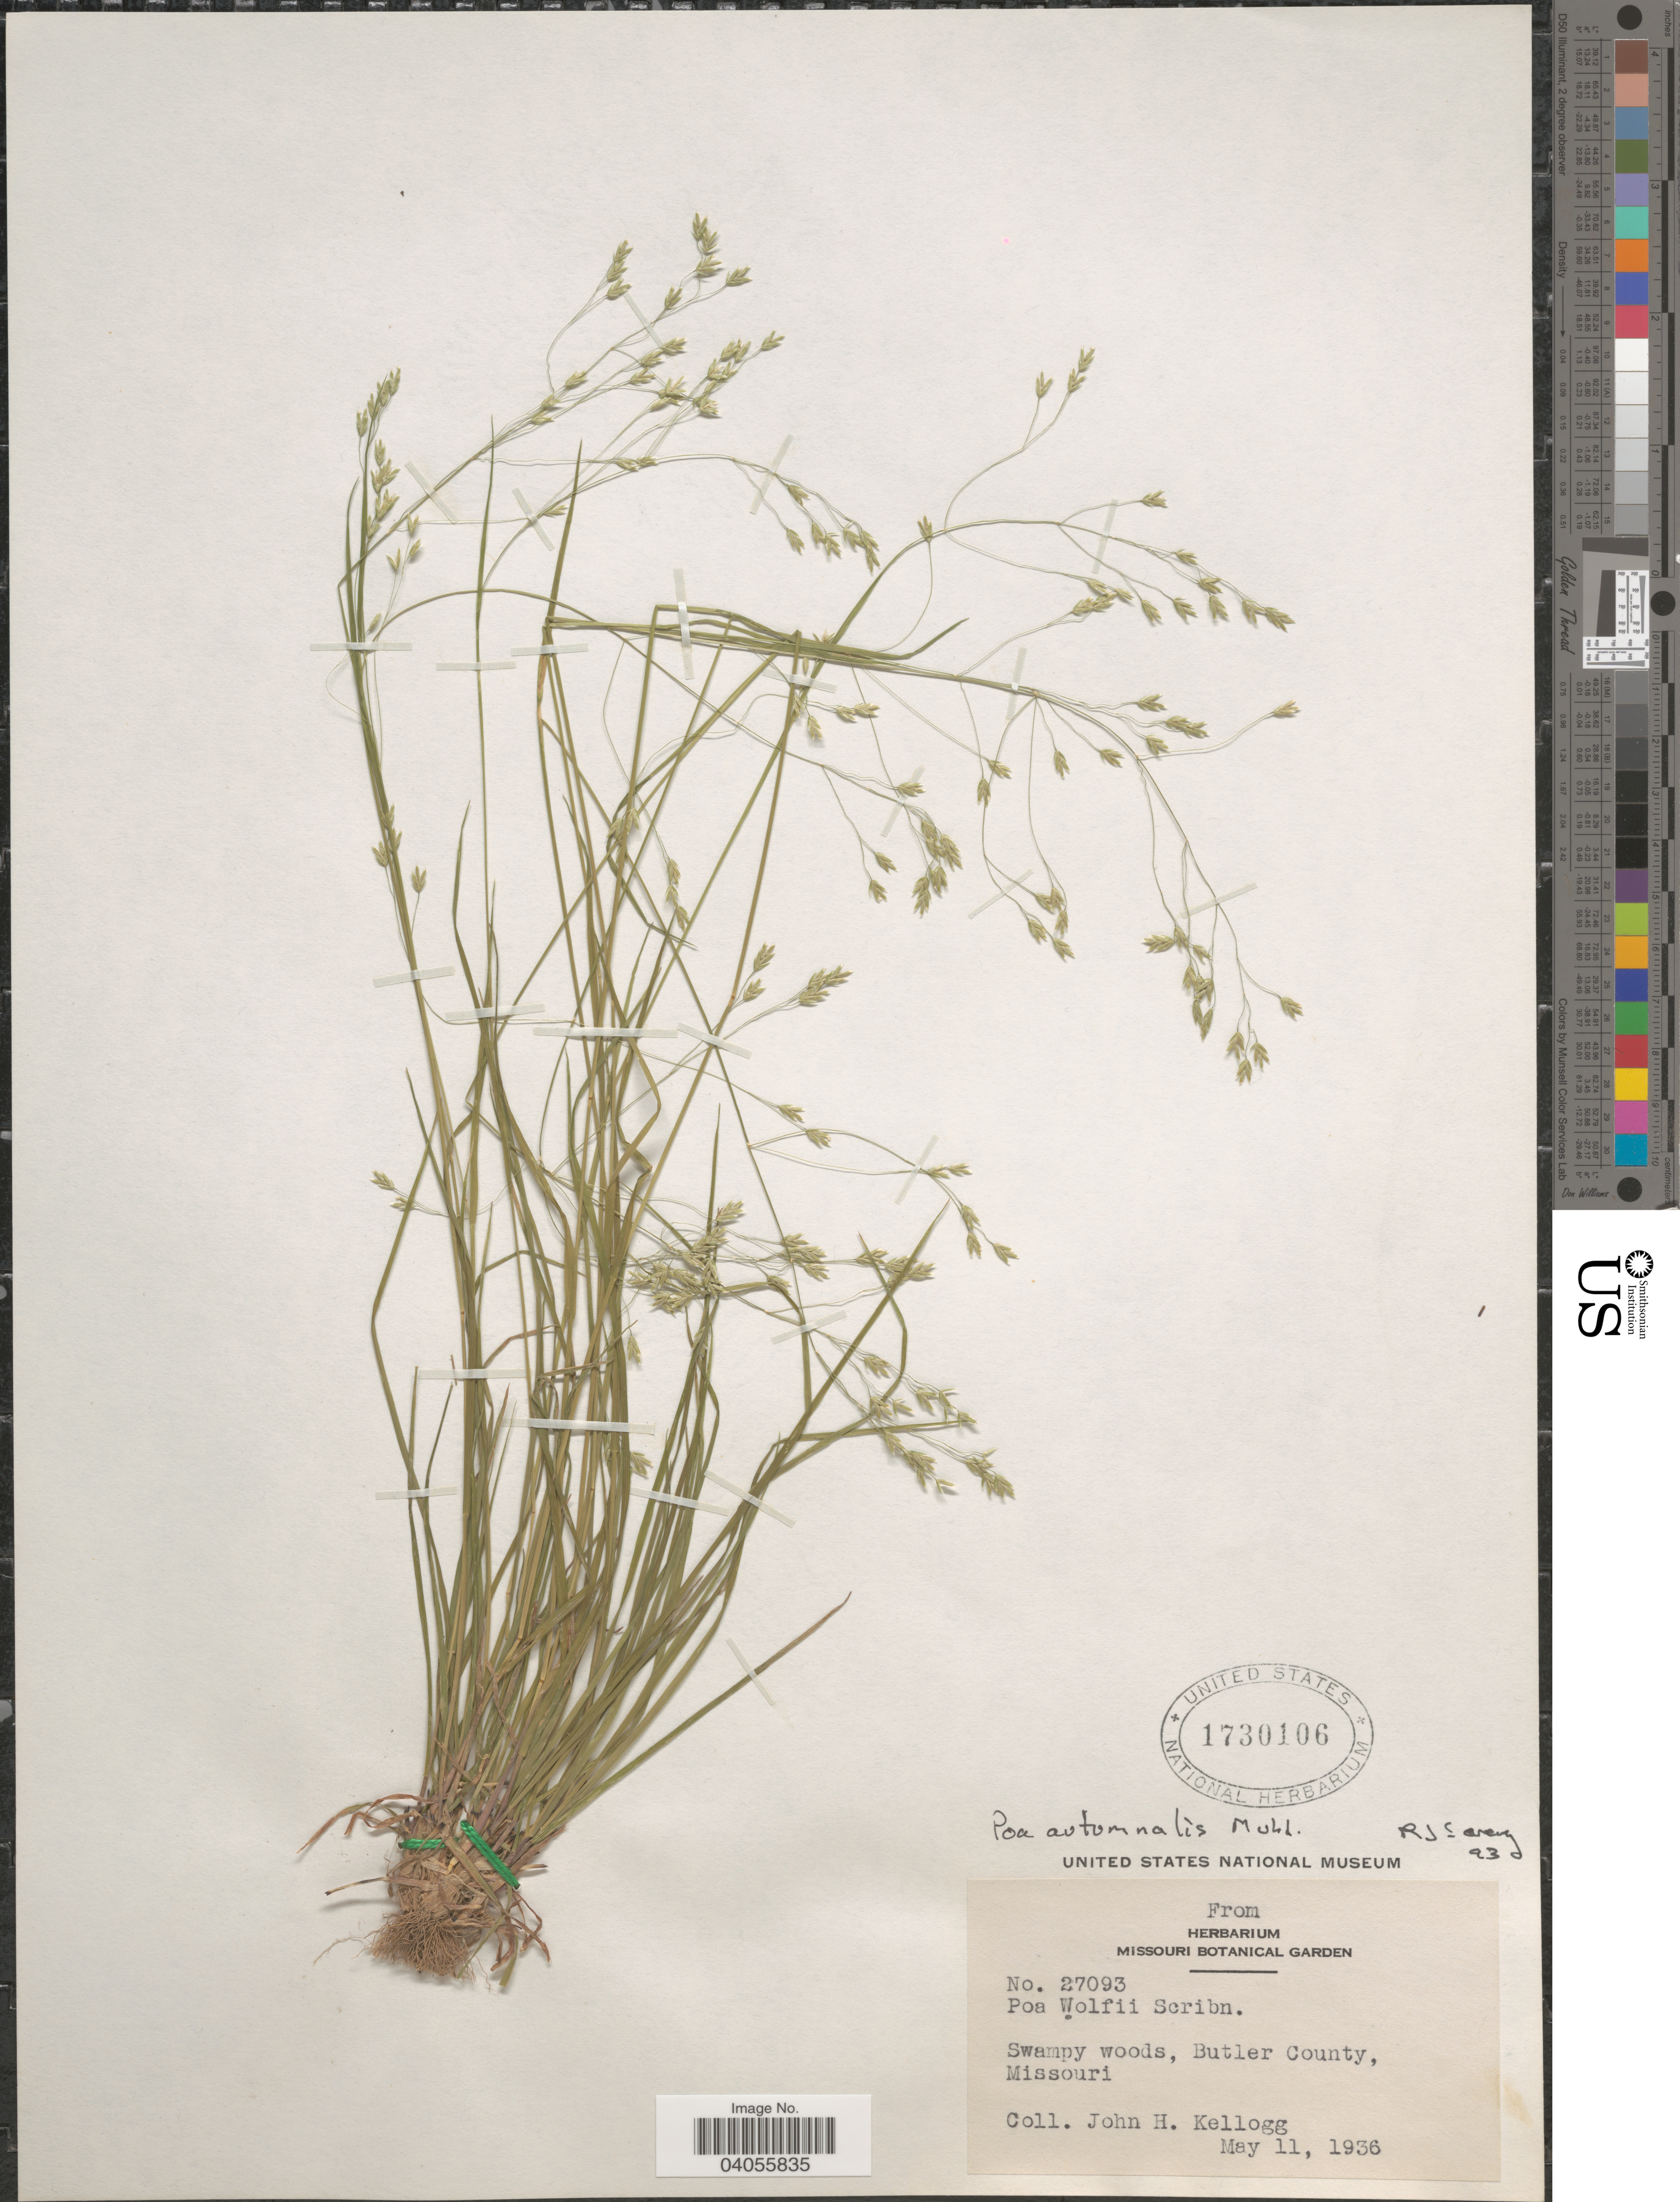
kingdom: Plantae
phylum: Tracheophyta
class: Liliopsida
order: Poales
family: Poaceae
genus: Poa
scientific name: Poa autumnalis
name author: Muhl. ex Elliott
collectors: J. H. Kellogg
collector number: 27093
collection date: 1936-05-11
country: United States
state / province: Missouri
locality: Swampy woods, Butler County.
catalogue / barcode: US 1730106